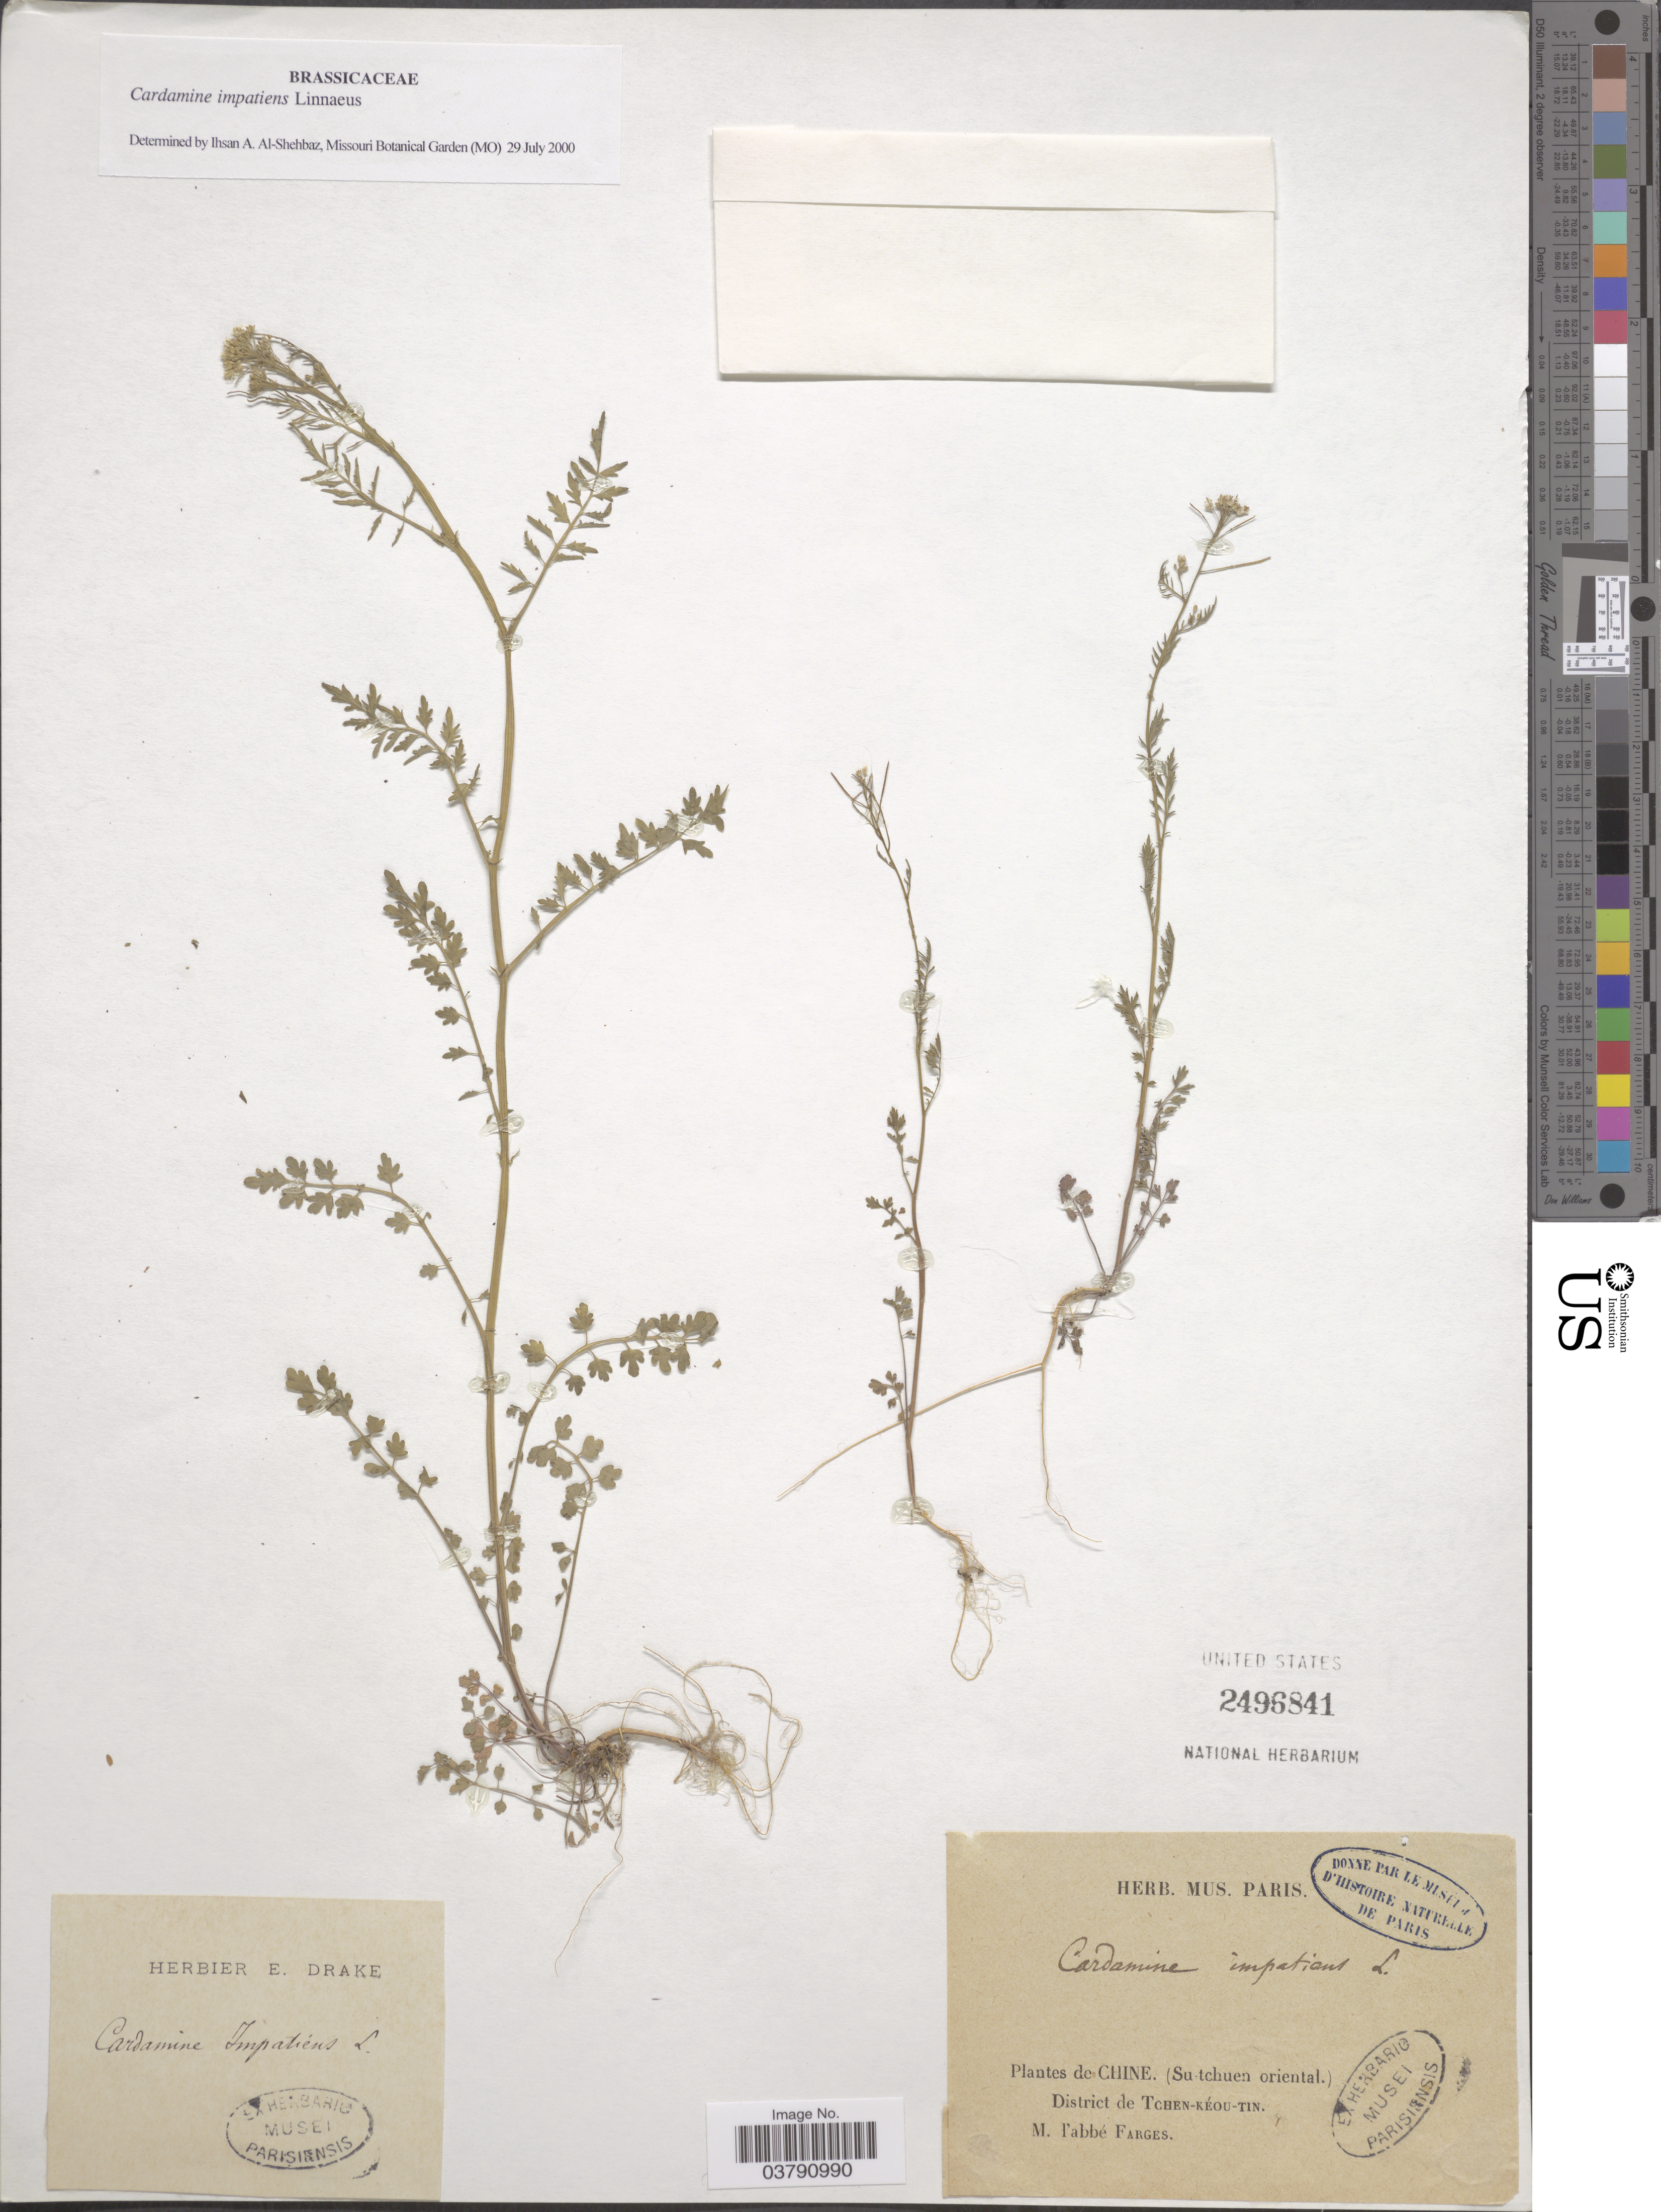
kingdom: Plantae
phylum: Tracheophyta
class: Magnoliopsida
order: Brassicales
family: Brassicaceae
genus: Cardamine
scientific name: Cardamine impatiens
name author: L.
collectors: M. Farges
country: China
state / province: Sichuan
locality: (Su-tchuen oriental.), District de Tchen-Kéou-Tin.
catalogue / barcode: US 2496841